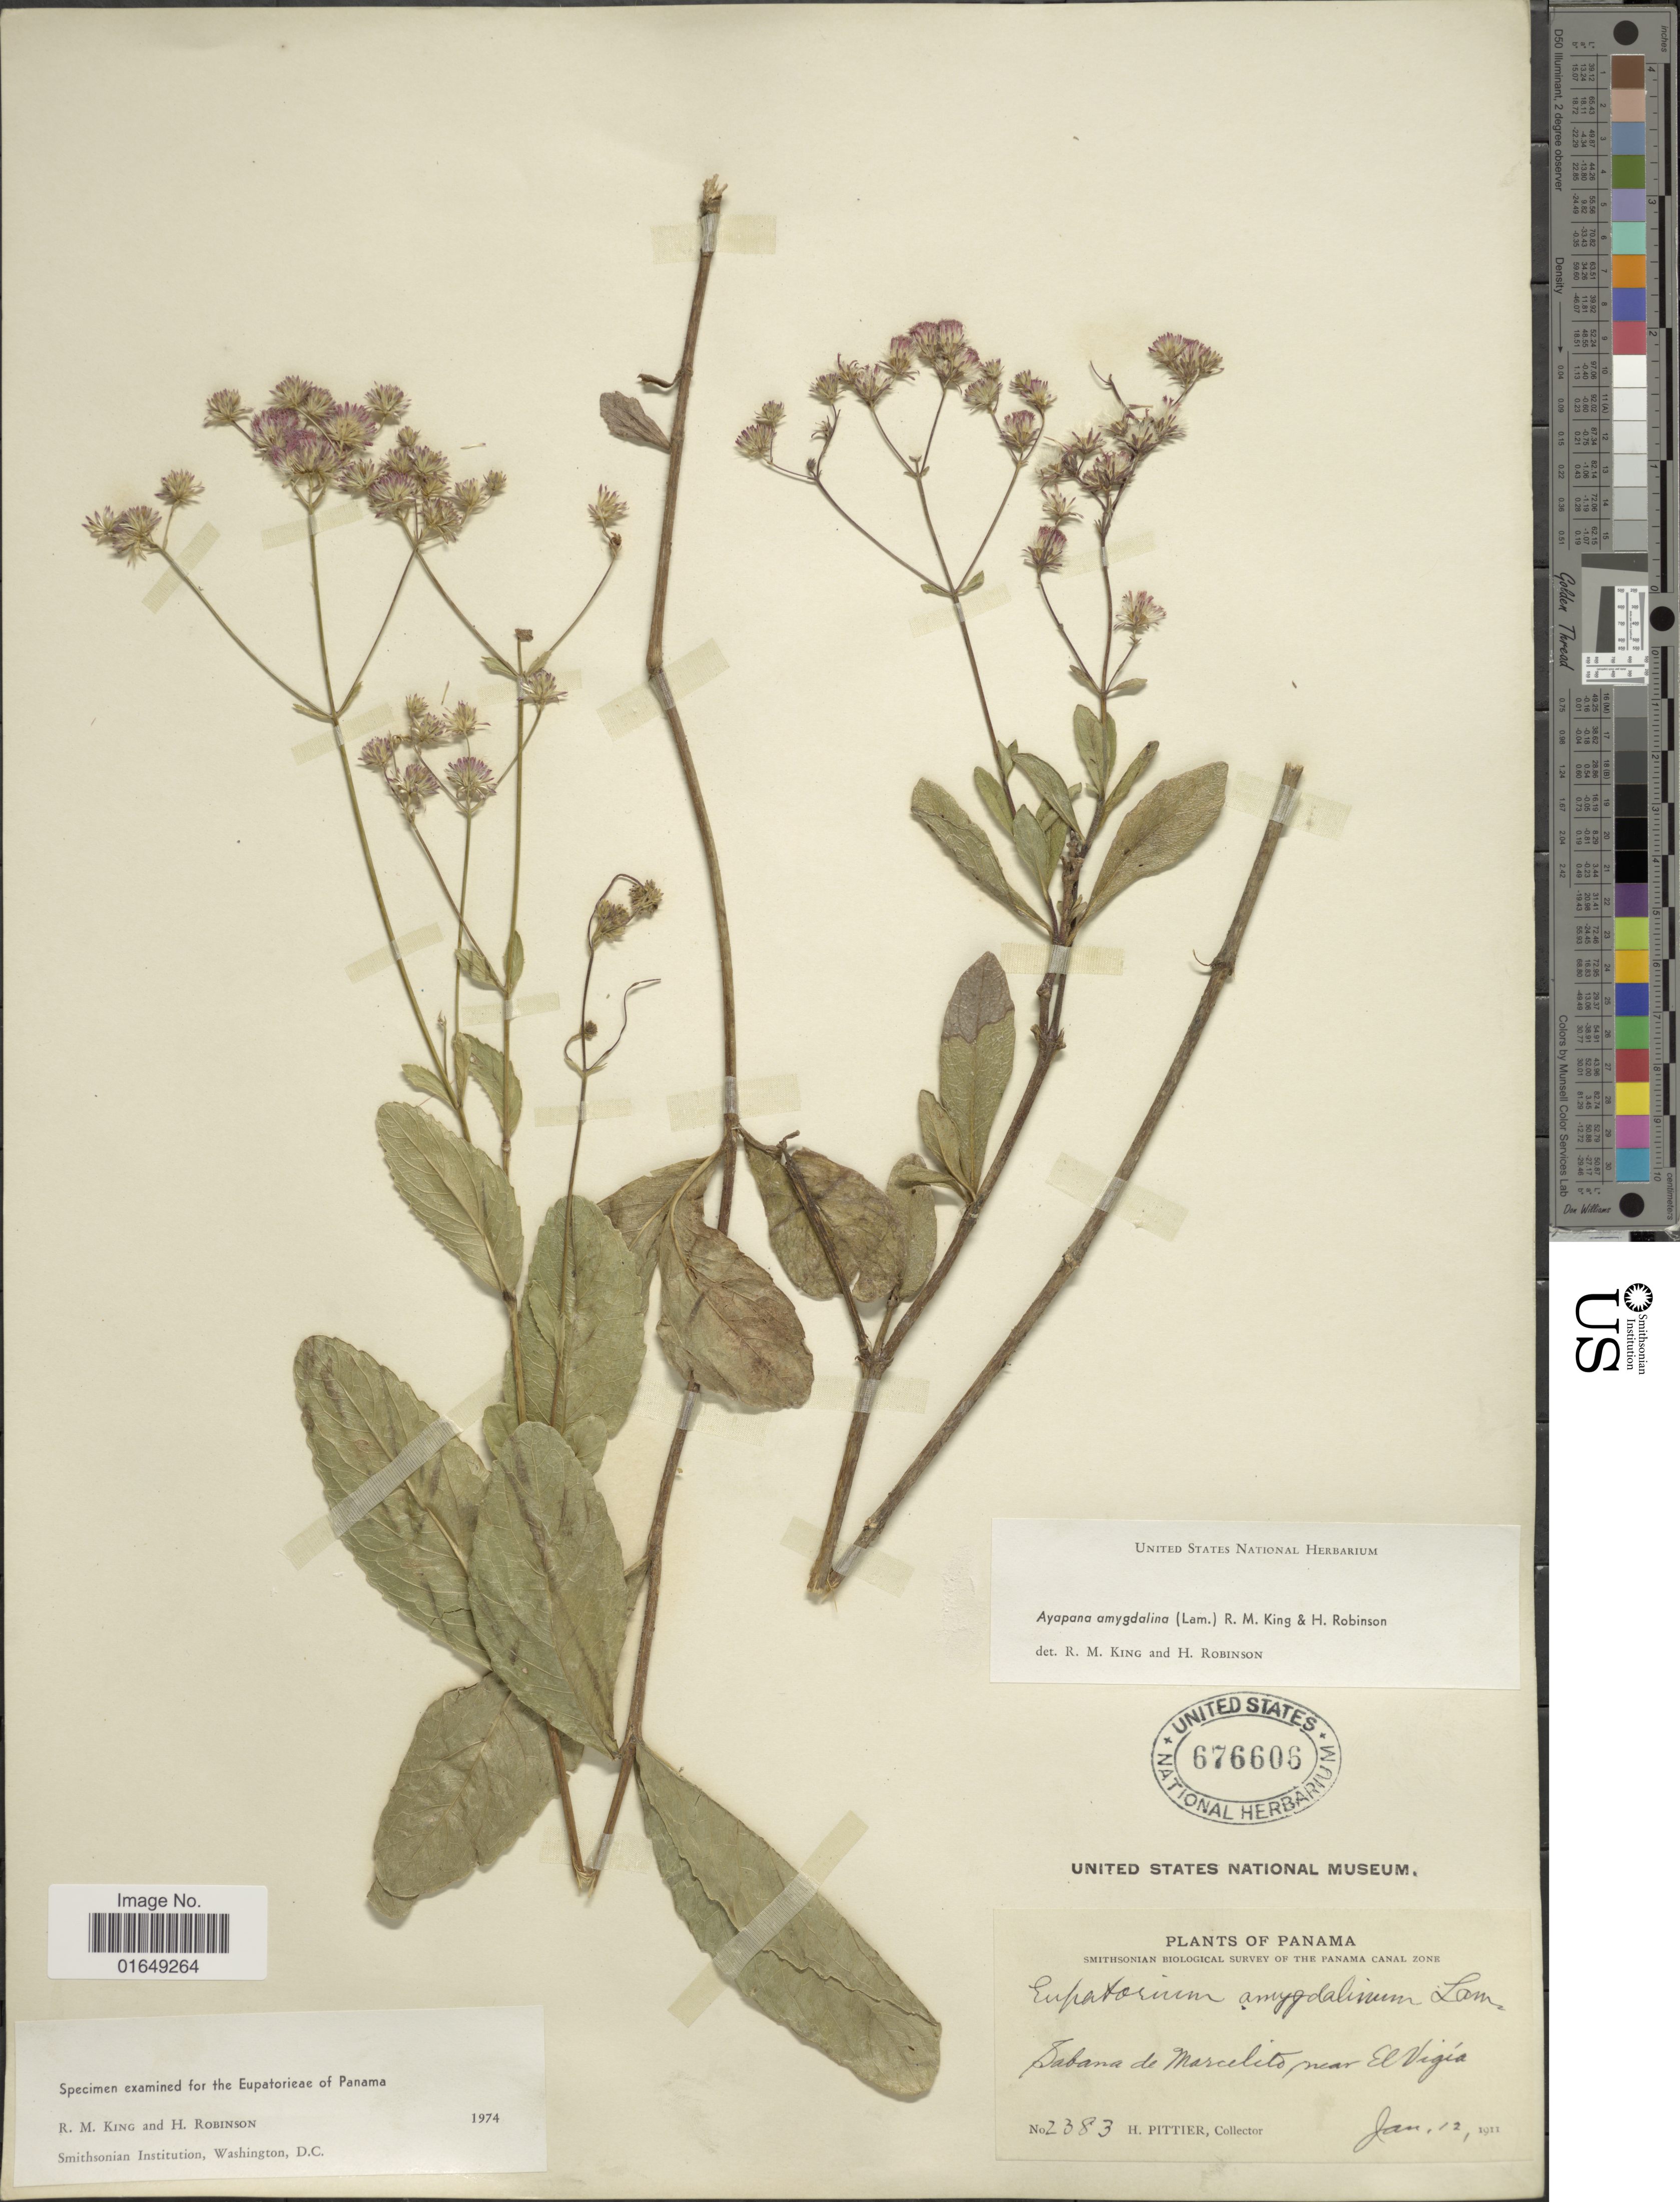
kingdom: Plantae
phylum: Tracheophyta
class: Magnoliopsida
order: Asterales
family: Asteraceae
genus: Ayapana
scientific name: Ayapana amygdalina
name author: (Lam.) R.M. King & H. Rob.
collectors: H. F. Pittier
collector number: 2383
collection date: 1911-01-12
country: Panama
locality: Sabana de Marcelito near El Vigía, Canal Zone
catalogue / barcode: US 676606